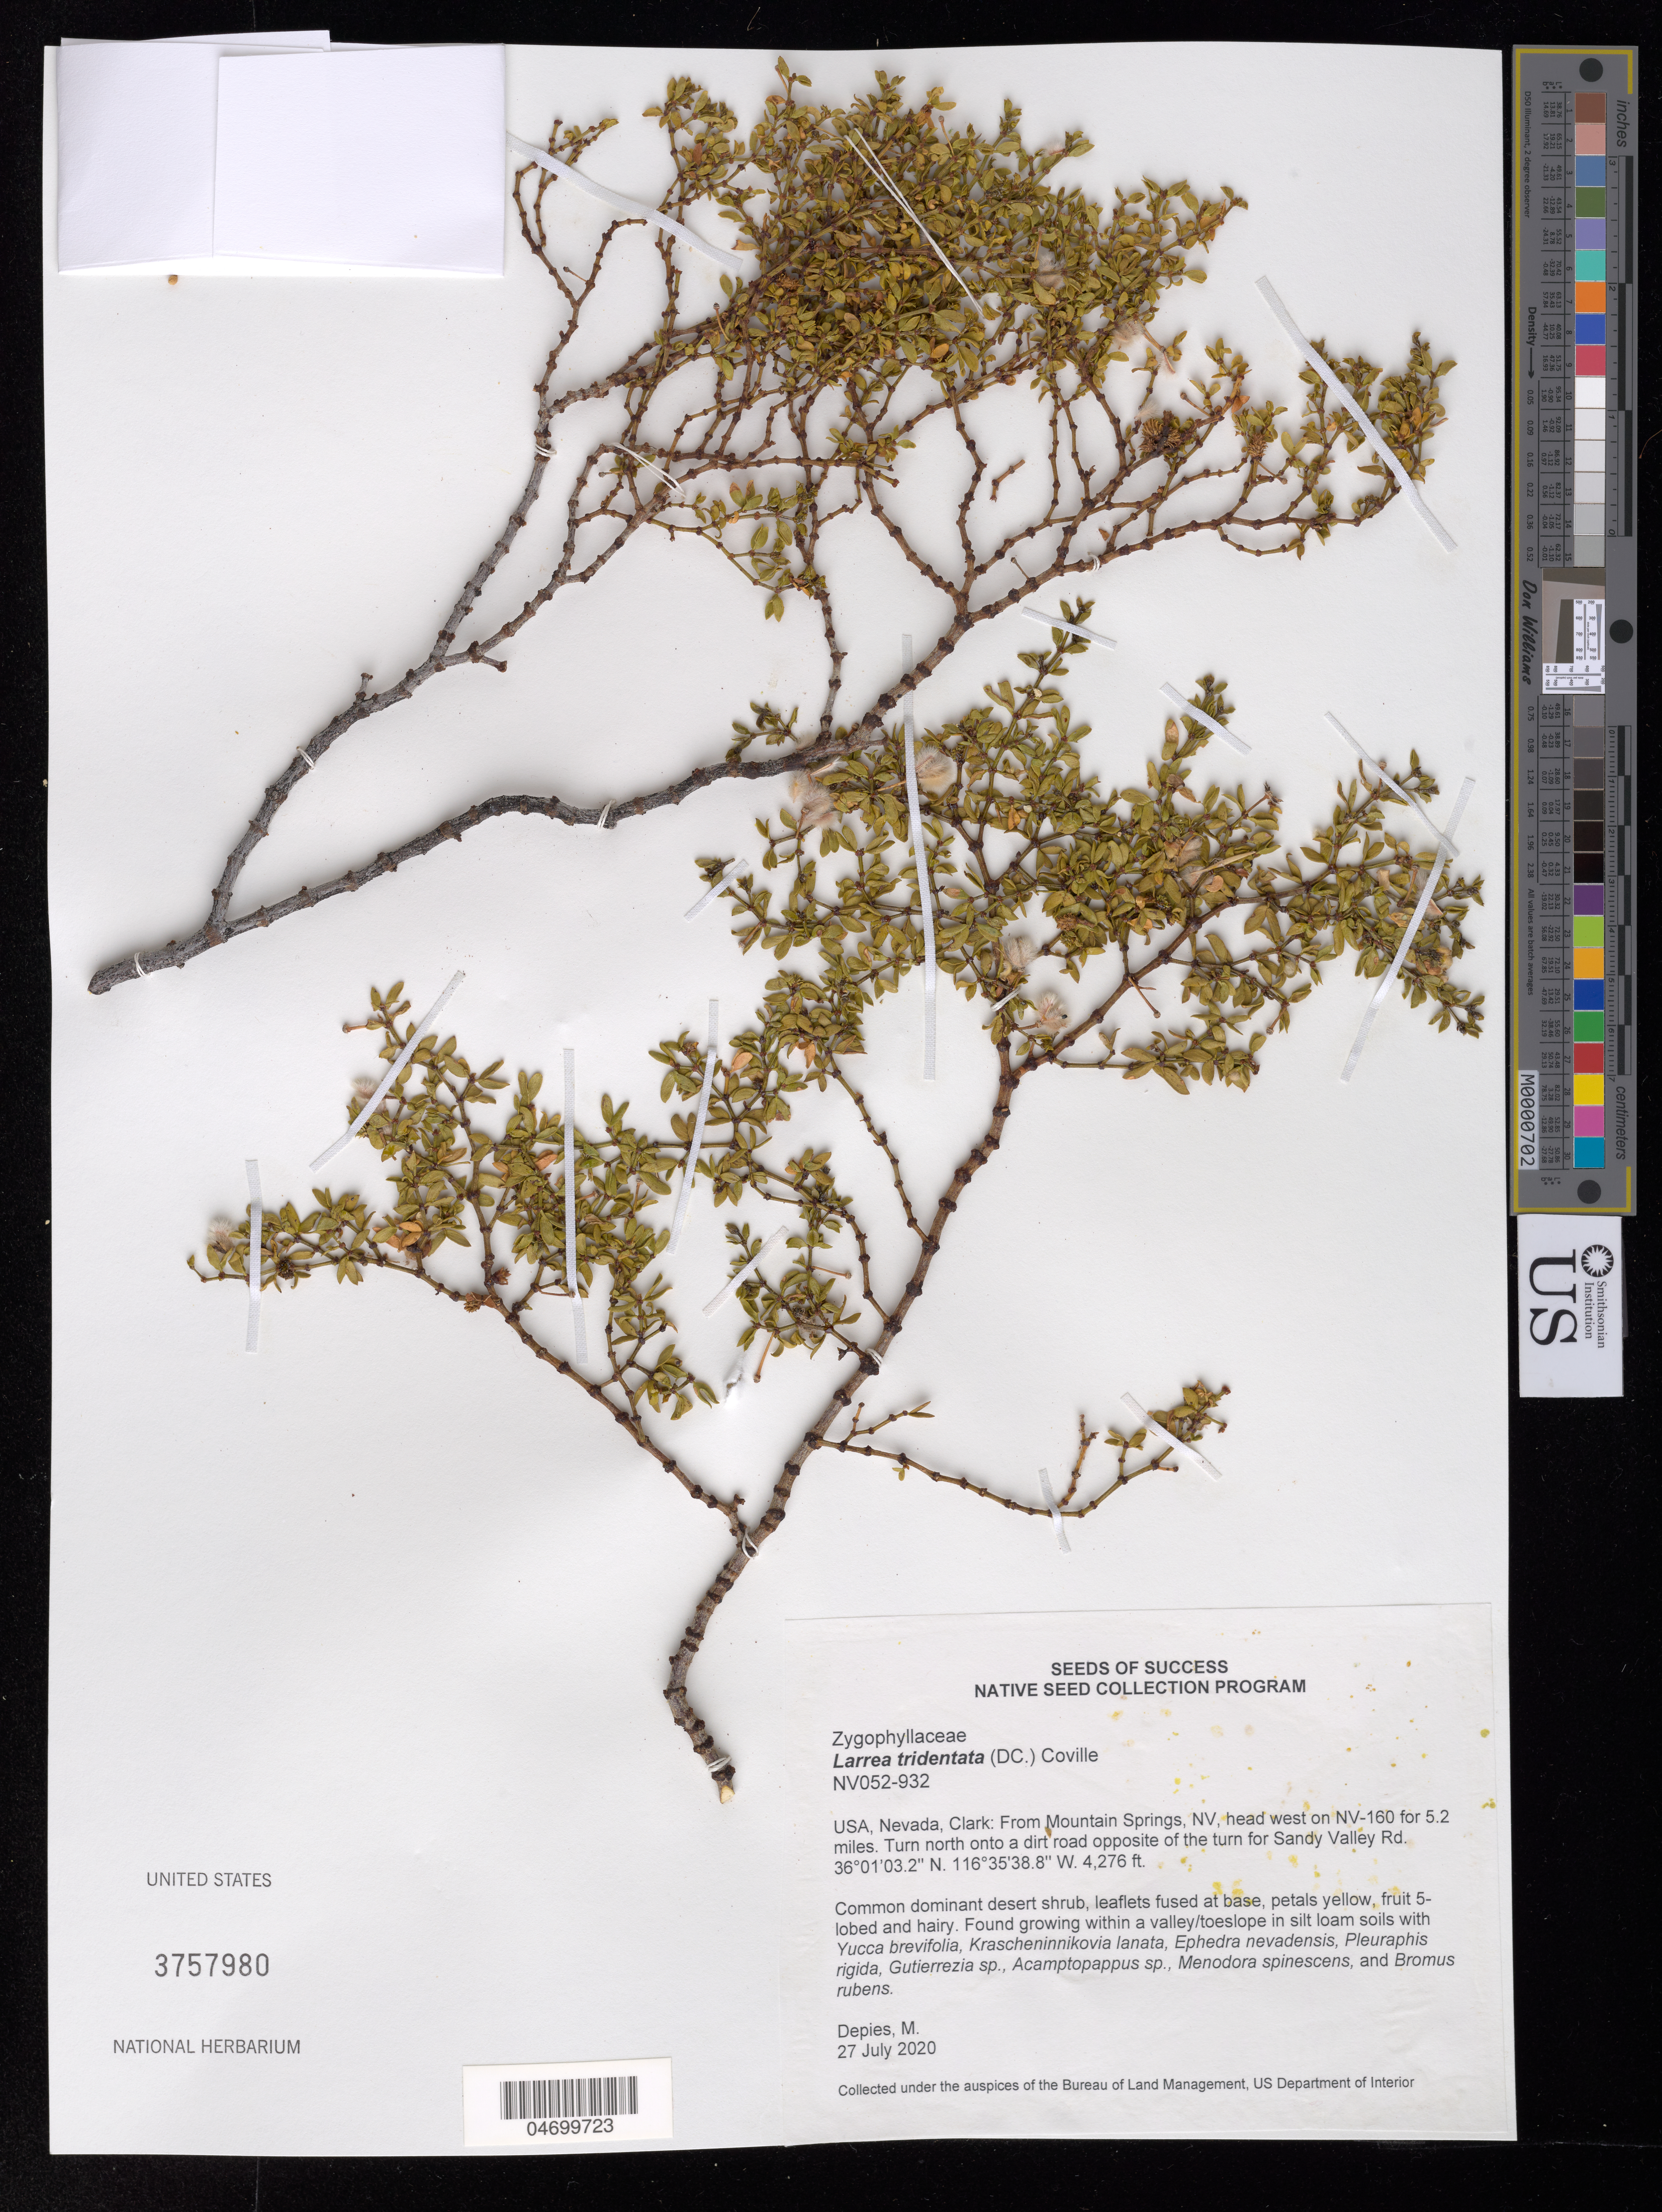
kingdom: Plantae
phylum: Tracheophyta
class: Magnoliopsida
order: Zygophyllales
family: Zygophyllaceae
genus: Larrea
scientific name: Larrea tridentata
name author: (Sessé & Moc. ex DC.) Coville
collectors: M. Depies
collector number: NV052-932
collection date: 2020-07-27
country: United States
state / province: Nevada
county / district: Clark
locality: Dirt road opposite of the turn for Sandy Valley Rd.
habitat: Valley/toeslope. Slit loam soils. With Yucca brevifolia, Ephedra nevadensis, Bromus rubens, etc.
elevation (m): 1303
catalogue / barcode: US 3757980